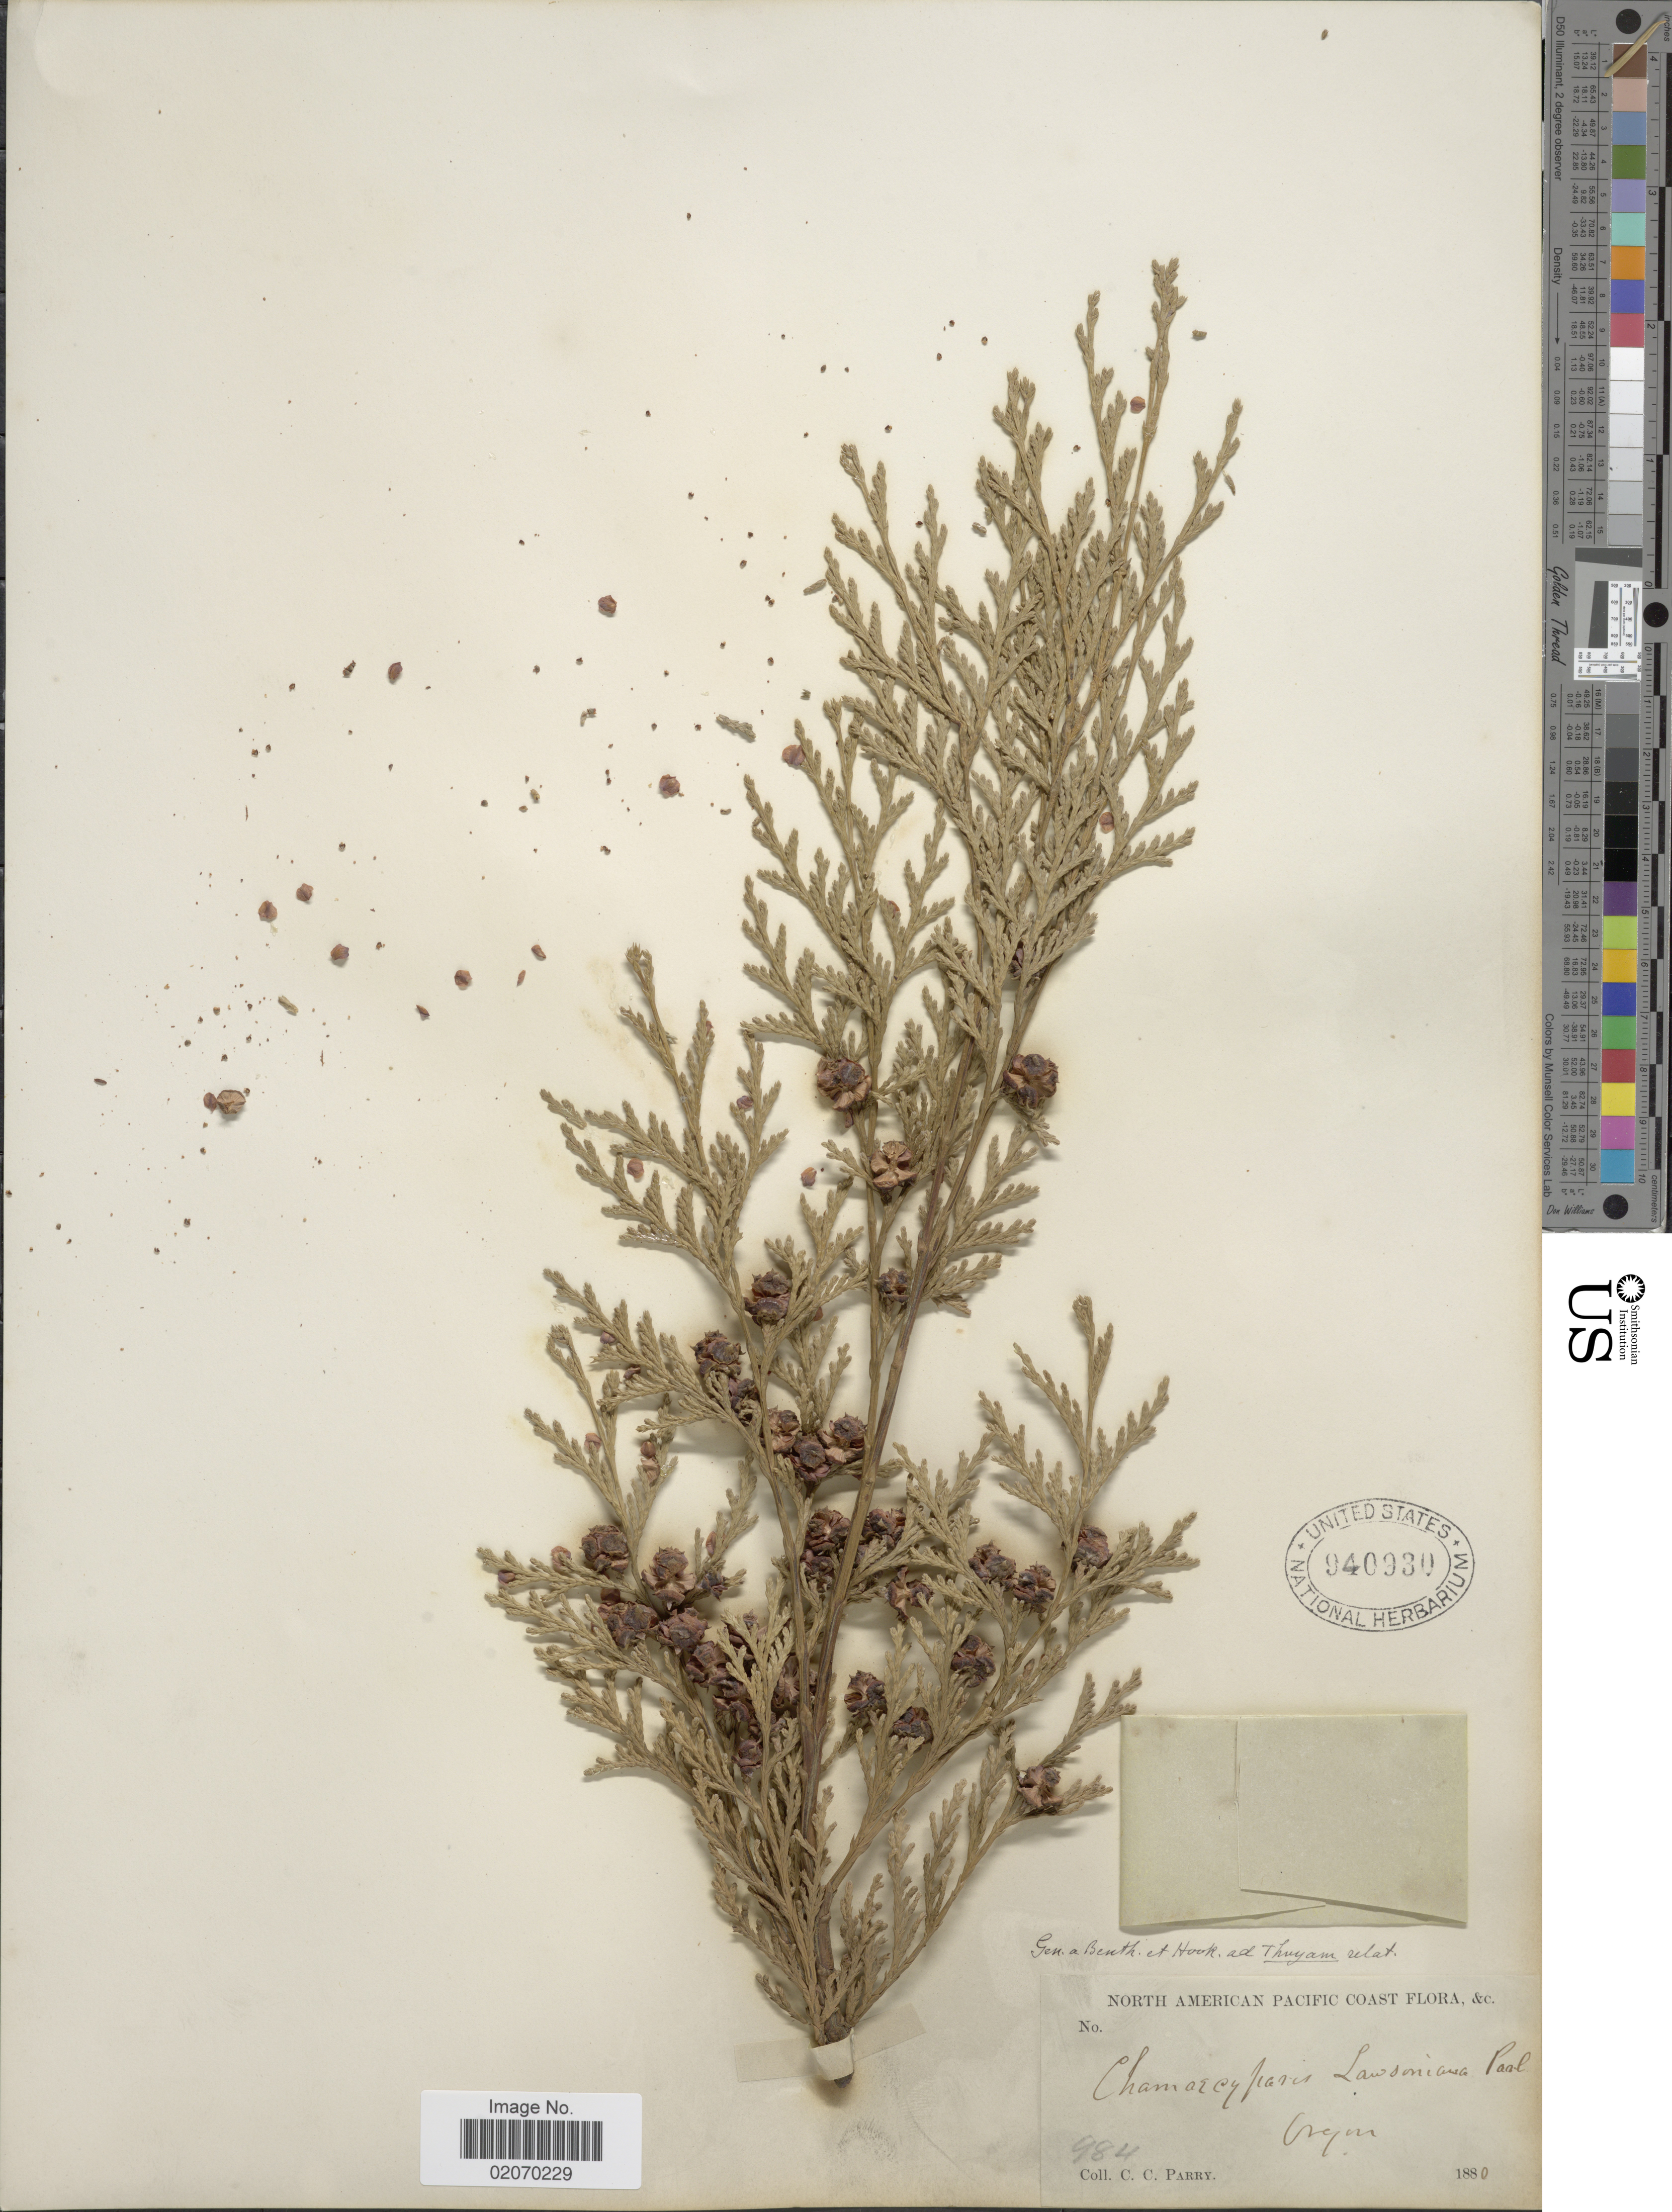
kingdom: Plantae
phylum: Tracheophyta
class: Pinopsida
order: Pinales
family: Cupressaceae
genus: Chamaecyparis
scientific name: Chamaecyparis lawsoniana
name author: (A. Murray bis) Parl.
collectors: C. C. Parry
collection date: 1880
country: United States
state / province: Oregon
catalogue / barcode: US 940930